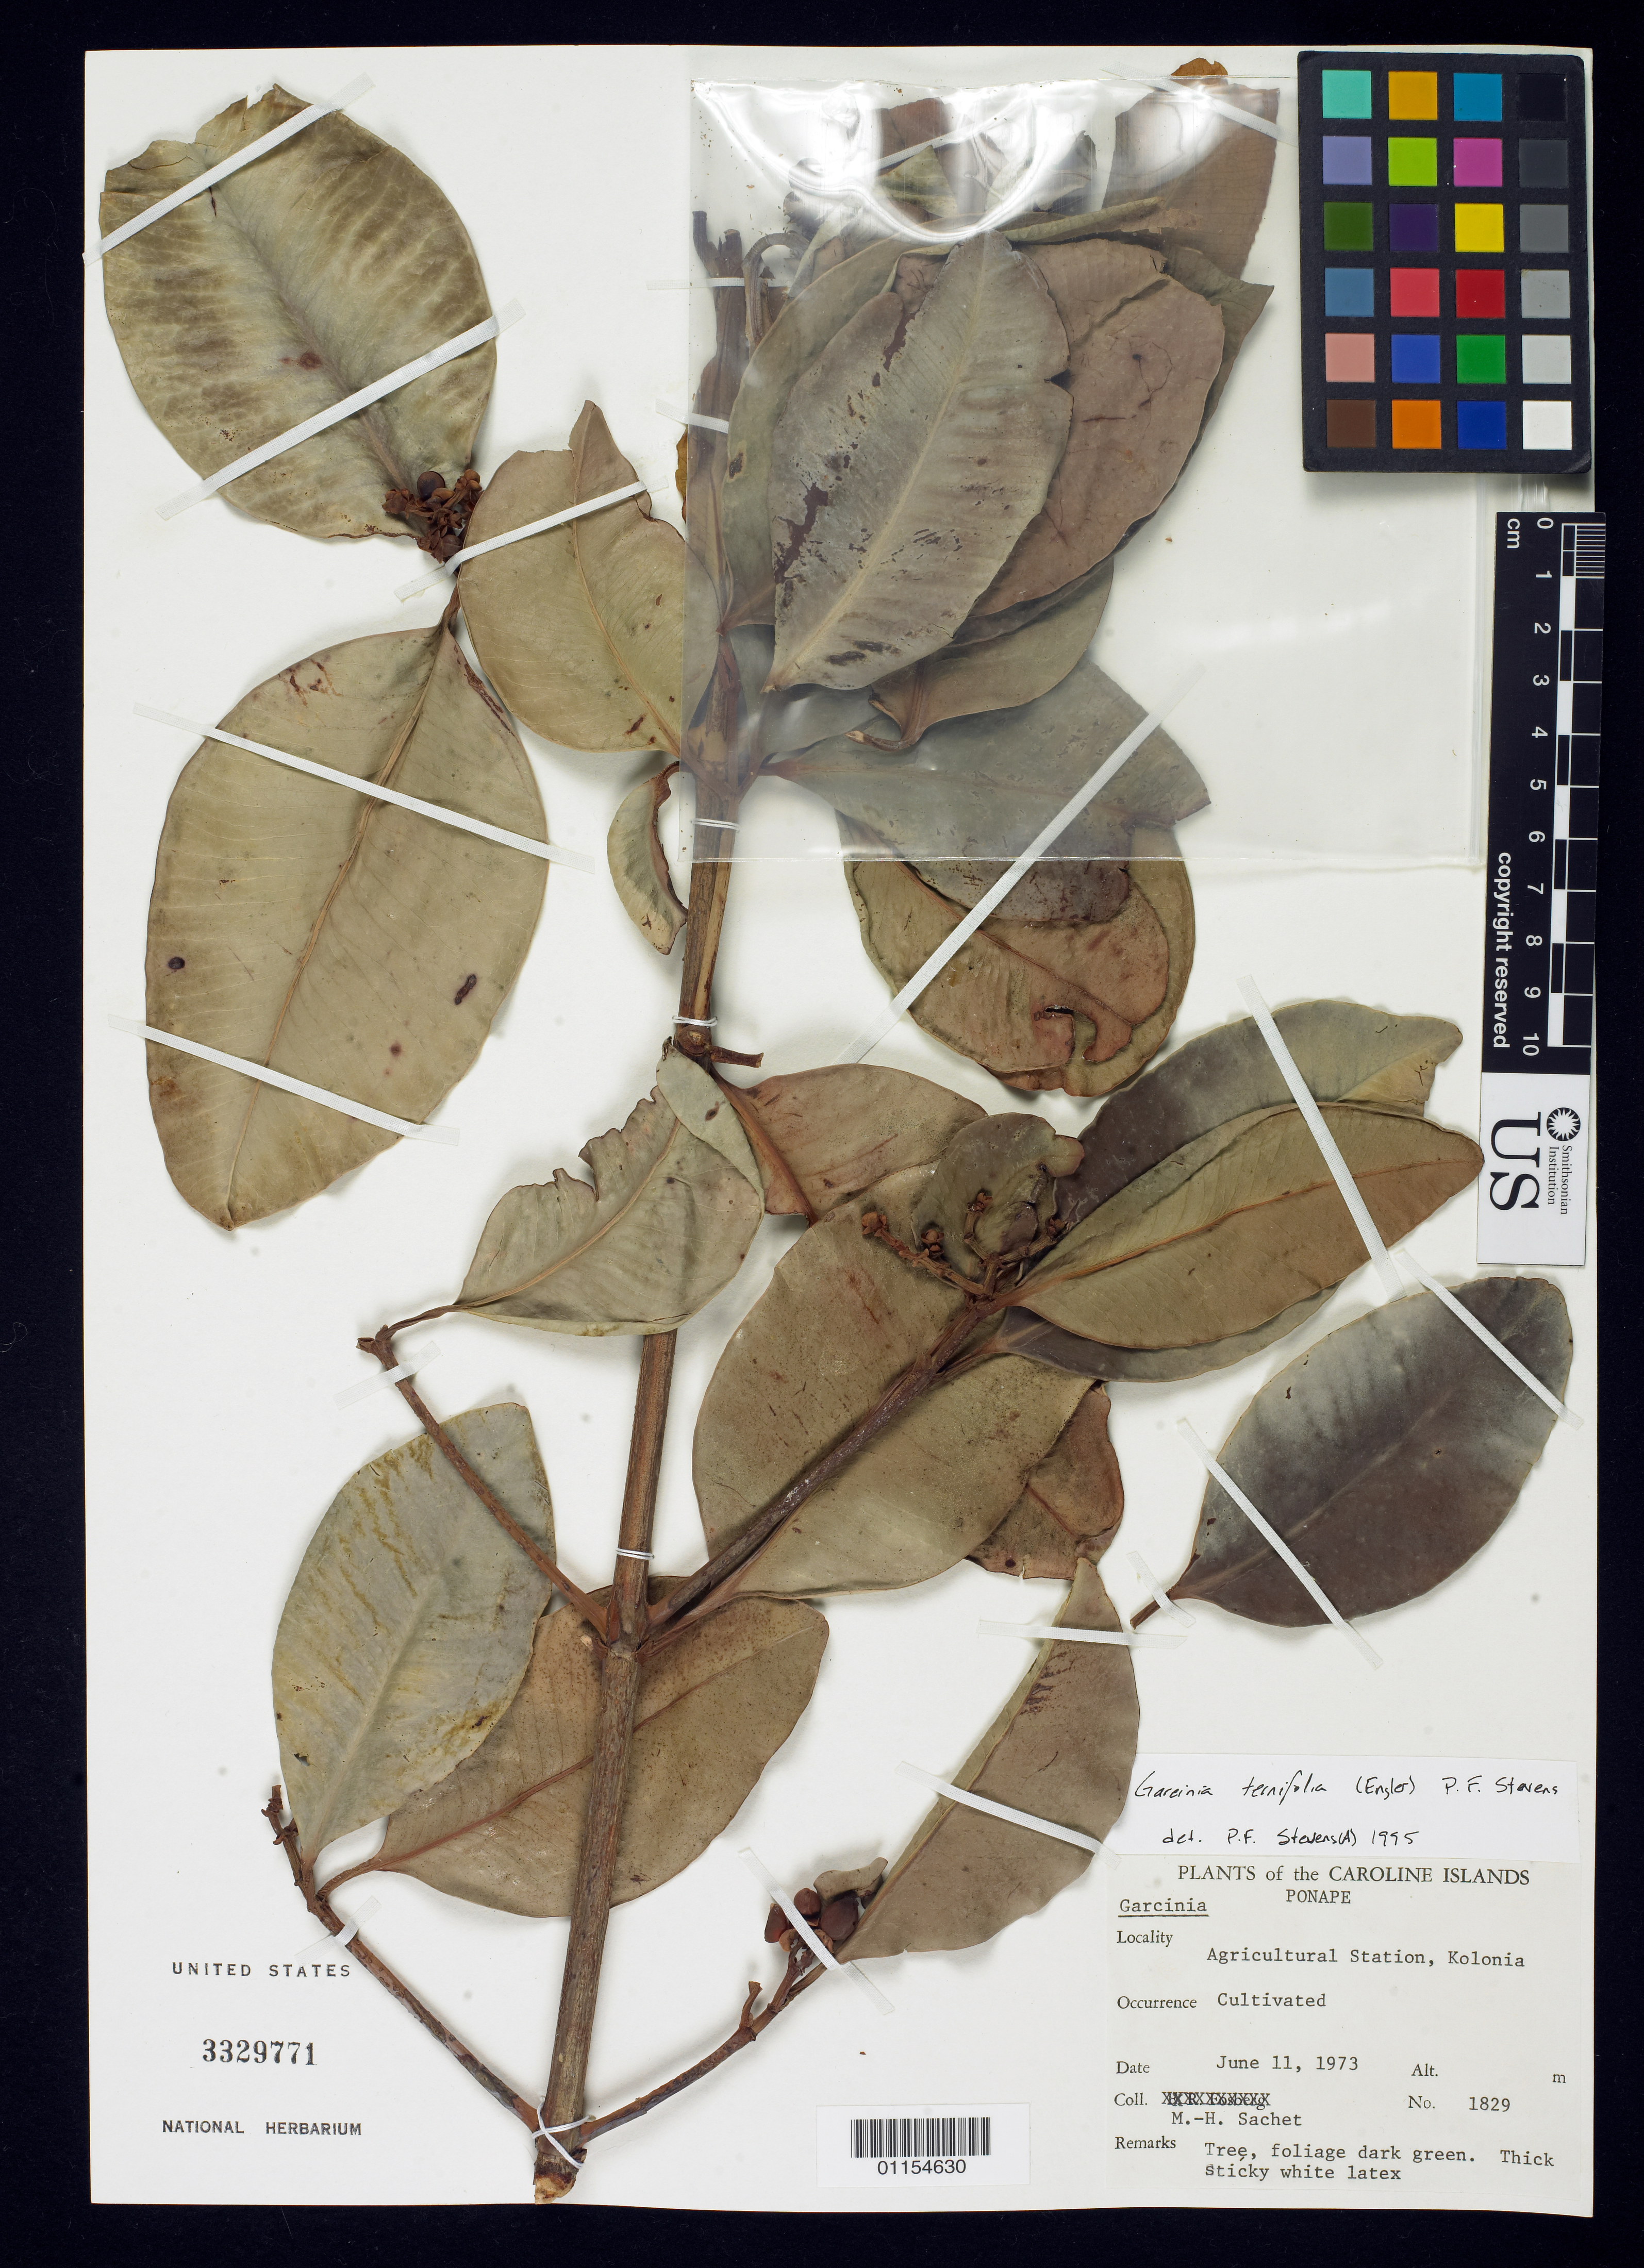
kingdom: Plantae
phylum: Tracheophyta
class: Magnoliopsida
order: Malpighiales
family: Clusiaceae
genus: Garcinia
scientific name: Garcinia cymosa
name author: (K. Schum.) I.M. Turner & P.F. Stevens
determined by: Strong, Mark T., (BOT), Smithsonian Institution - National Museum of Natural History (UNITED STATES)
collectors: M.-H. Sachet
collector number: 1829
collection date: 1973-06-11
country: Micronesia, Federated States of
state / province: Pohnpei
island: Pohnpei [Ponape]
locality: Agricultural station, Kolonia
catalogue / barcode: US 3329771